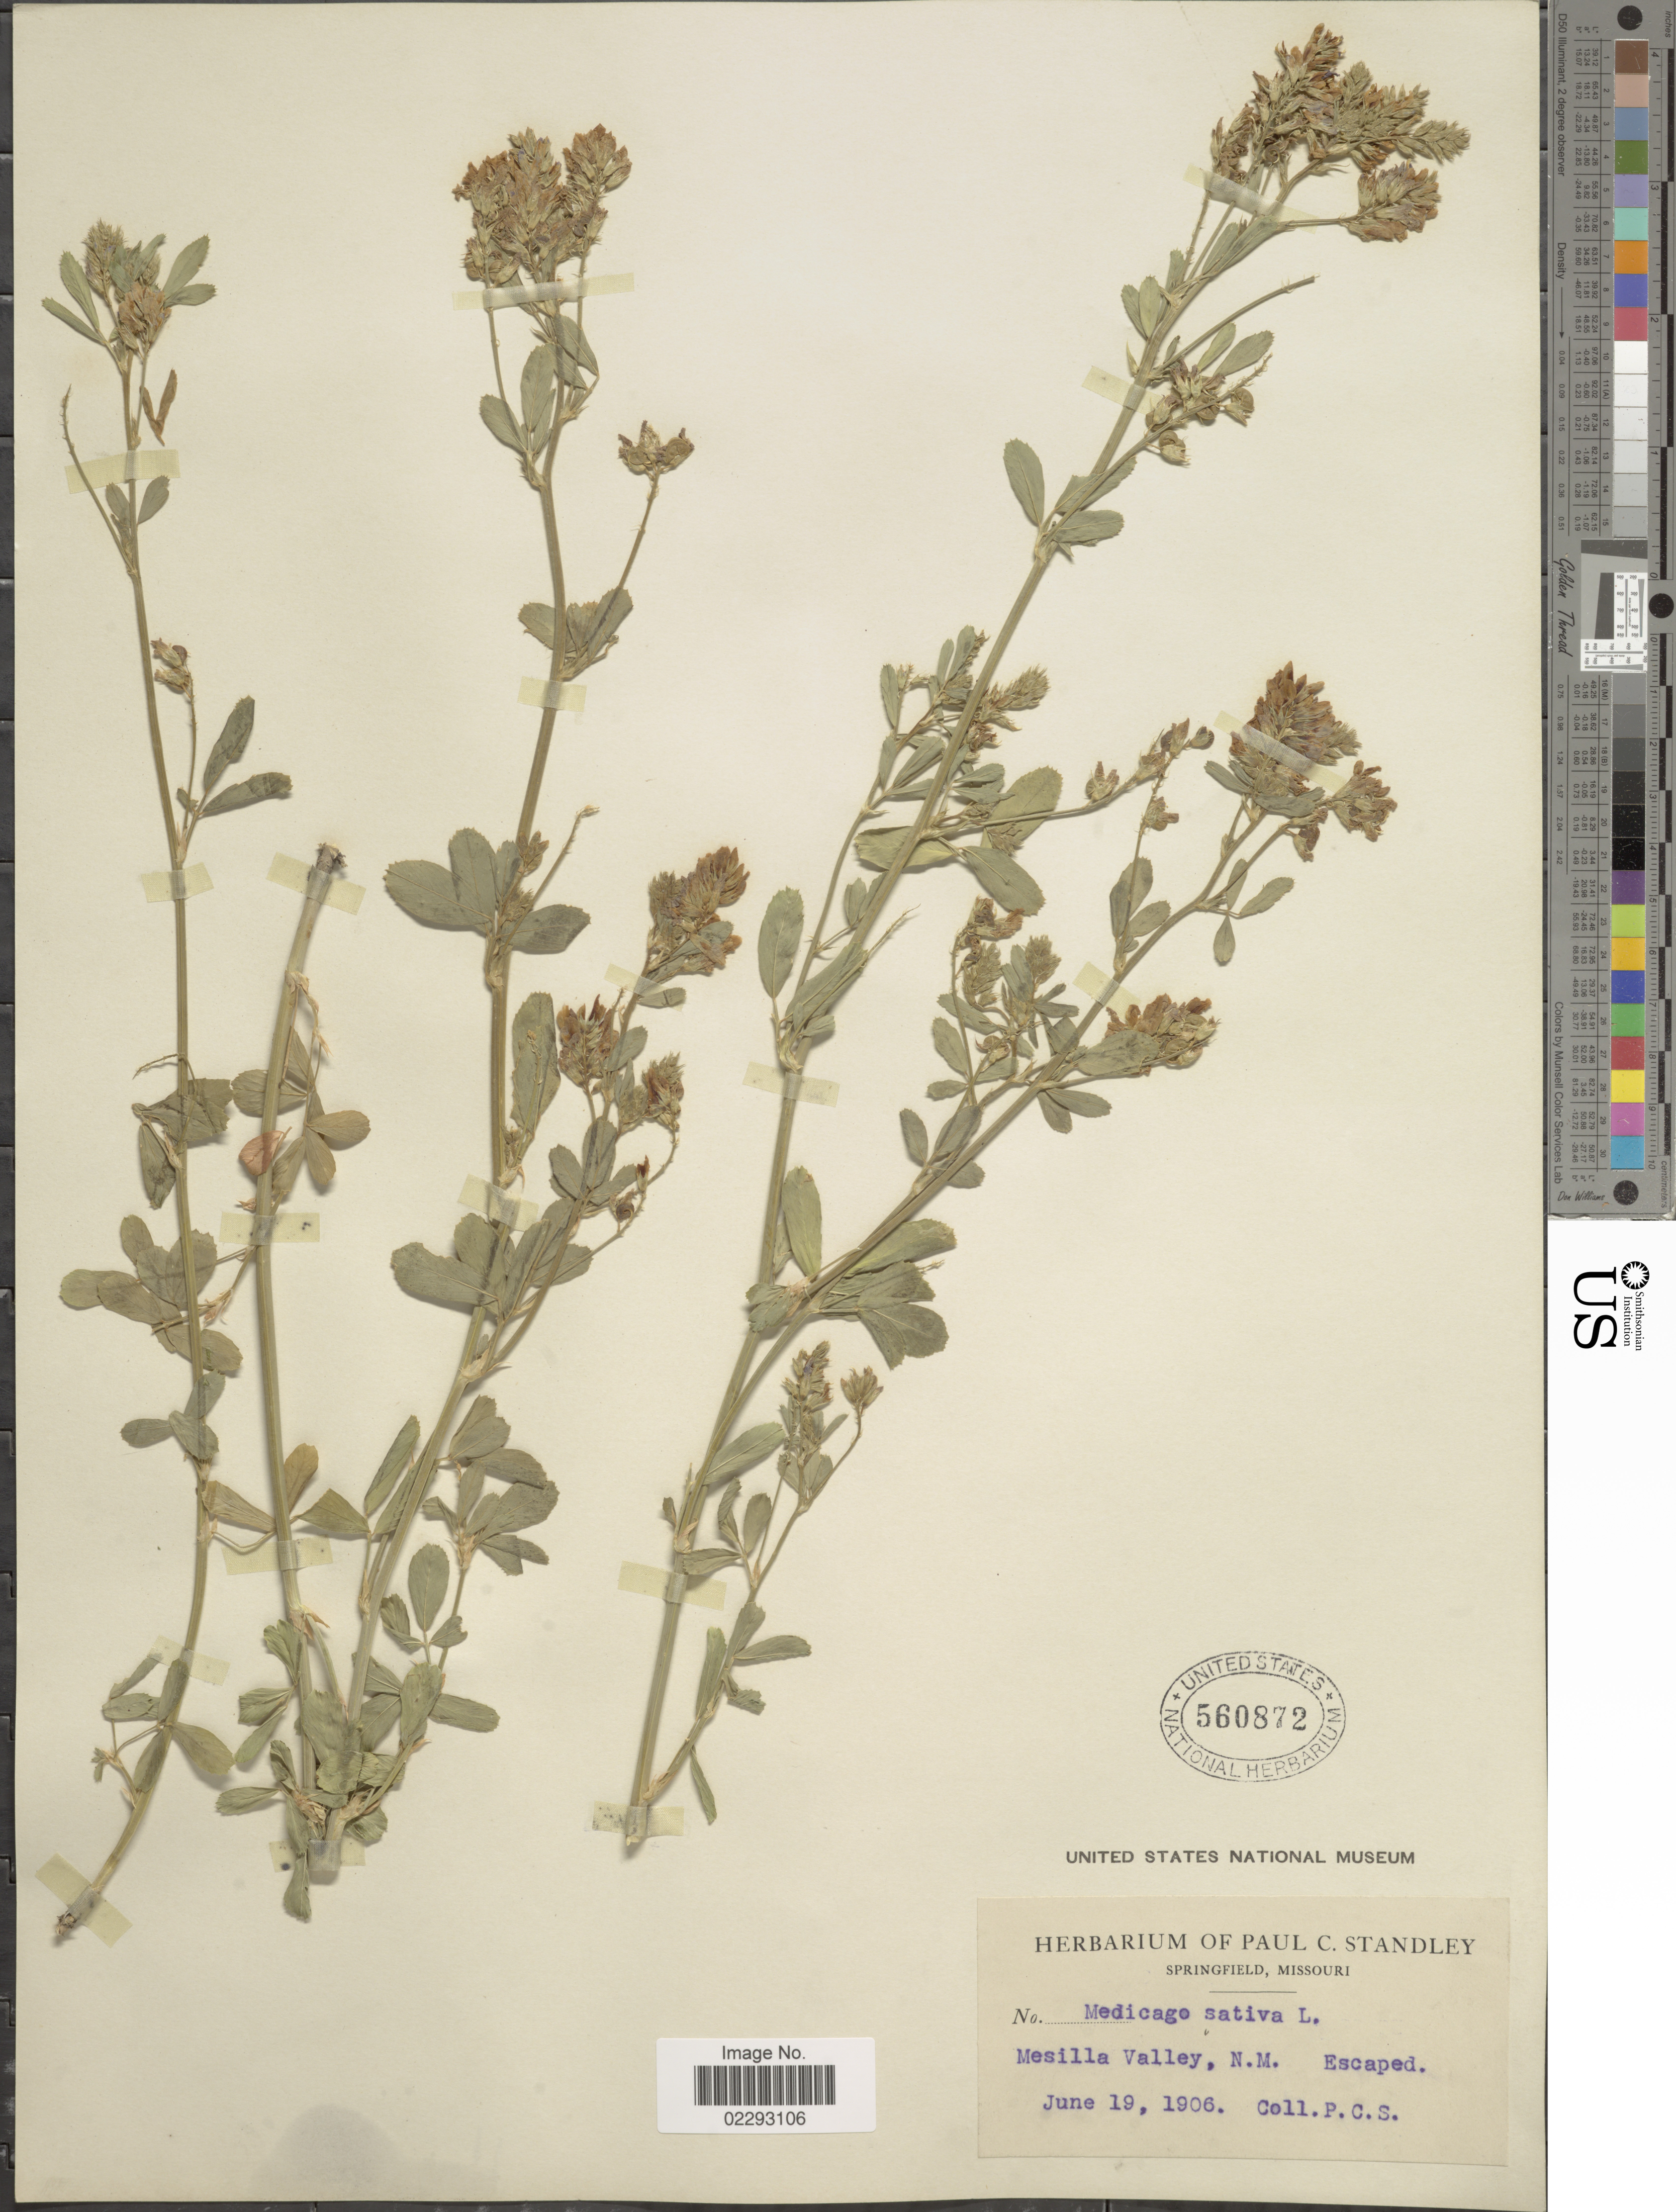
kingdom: Plantae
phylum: Tracheophyta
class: Magnoliopsida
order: Fabales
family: Fabaceae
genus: Medicago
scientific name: Medicago sativa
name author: L.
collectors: P. C. Standley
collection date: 1906-06-19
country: United States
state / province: New Mexico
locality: Mesilla Valley, N.M. Escaped.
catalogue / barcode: US 560872